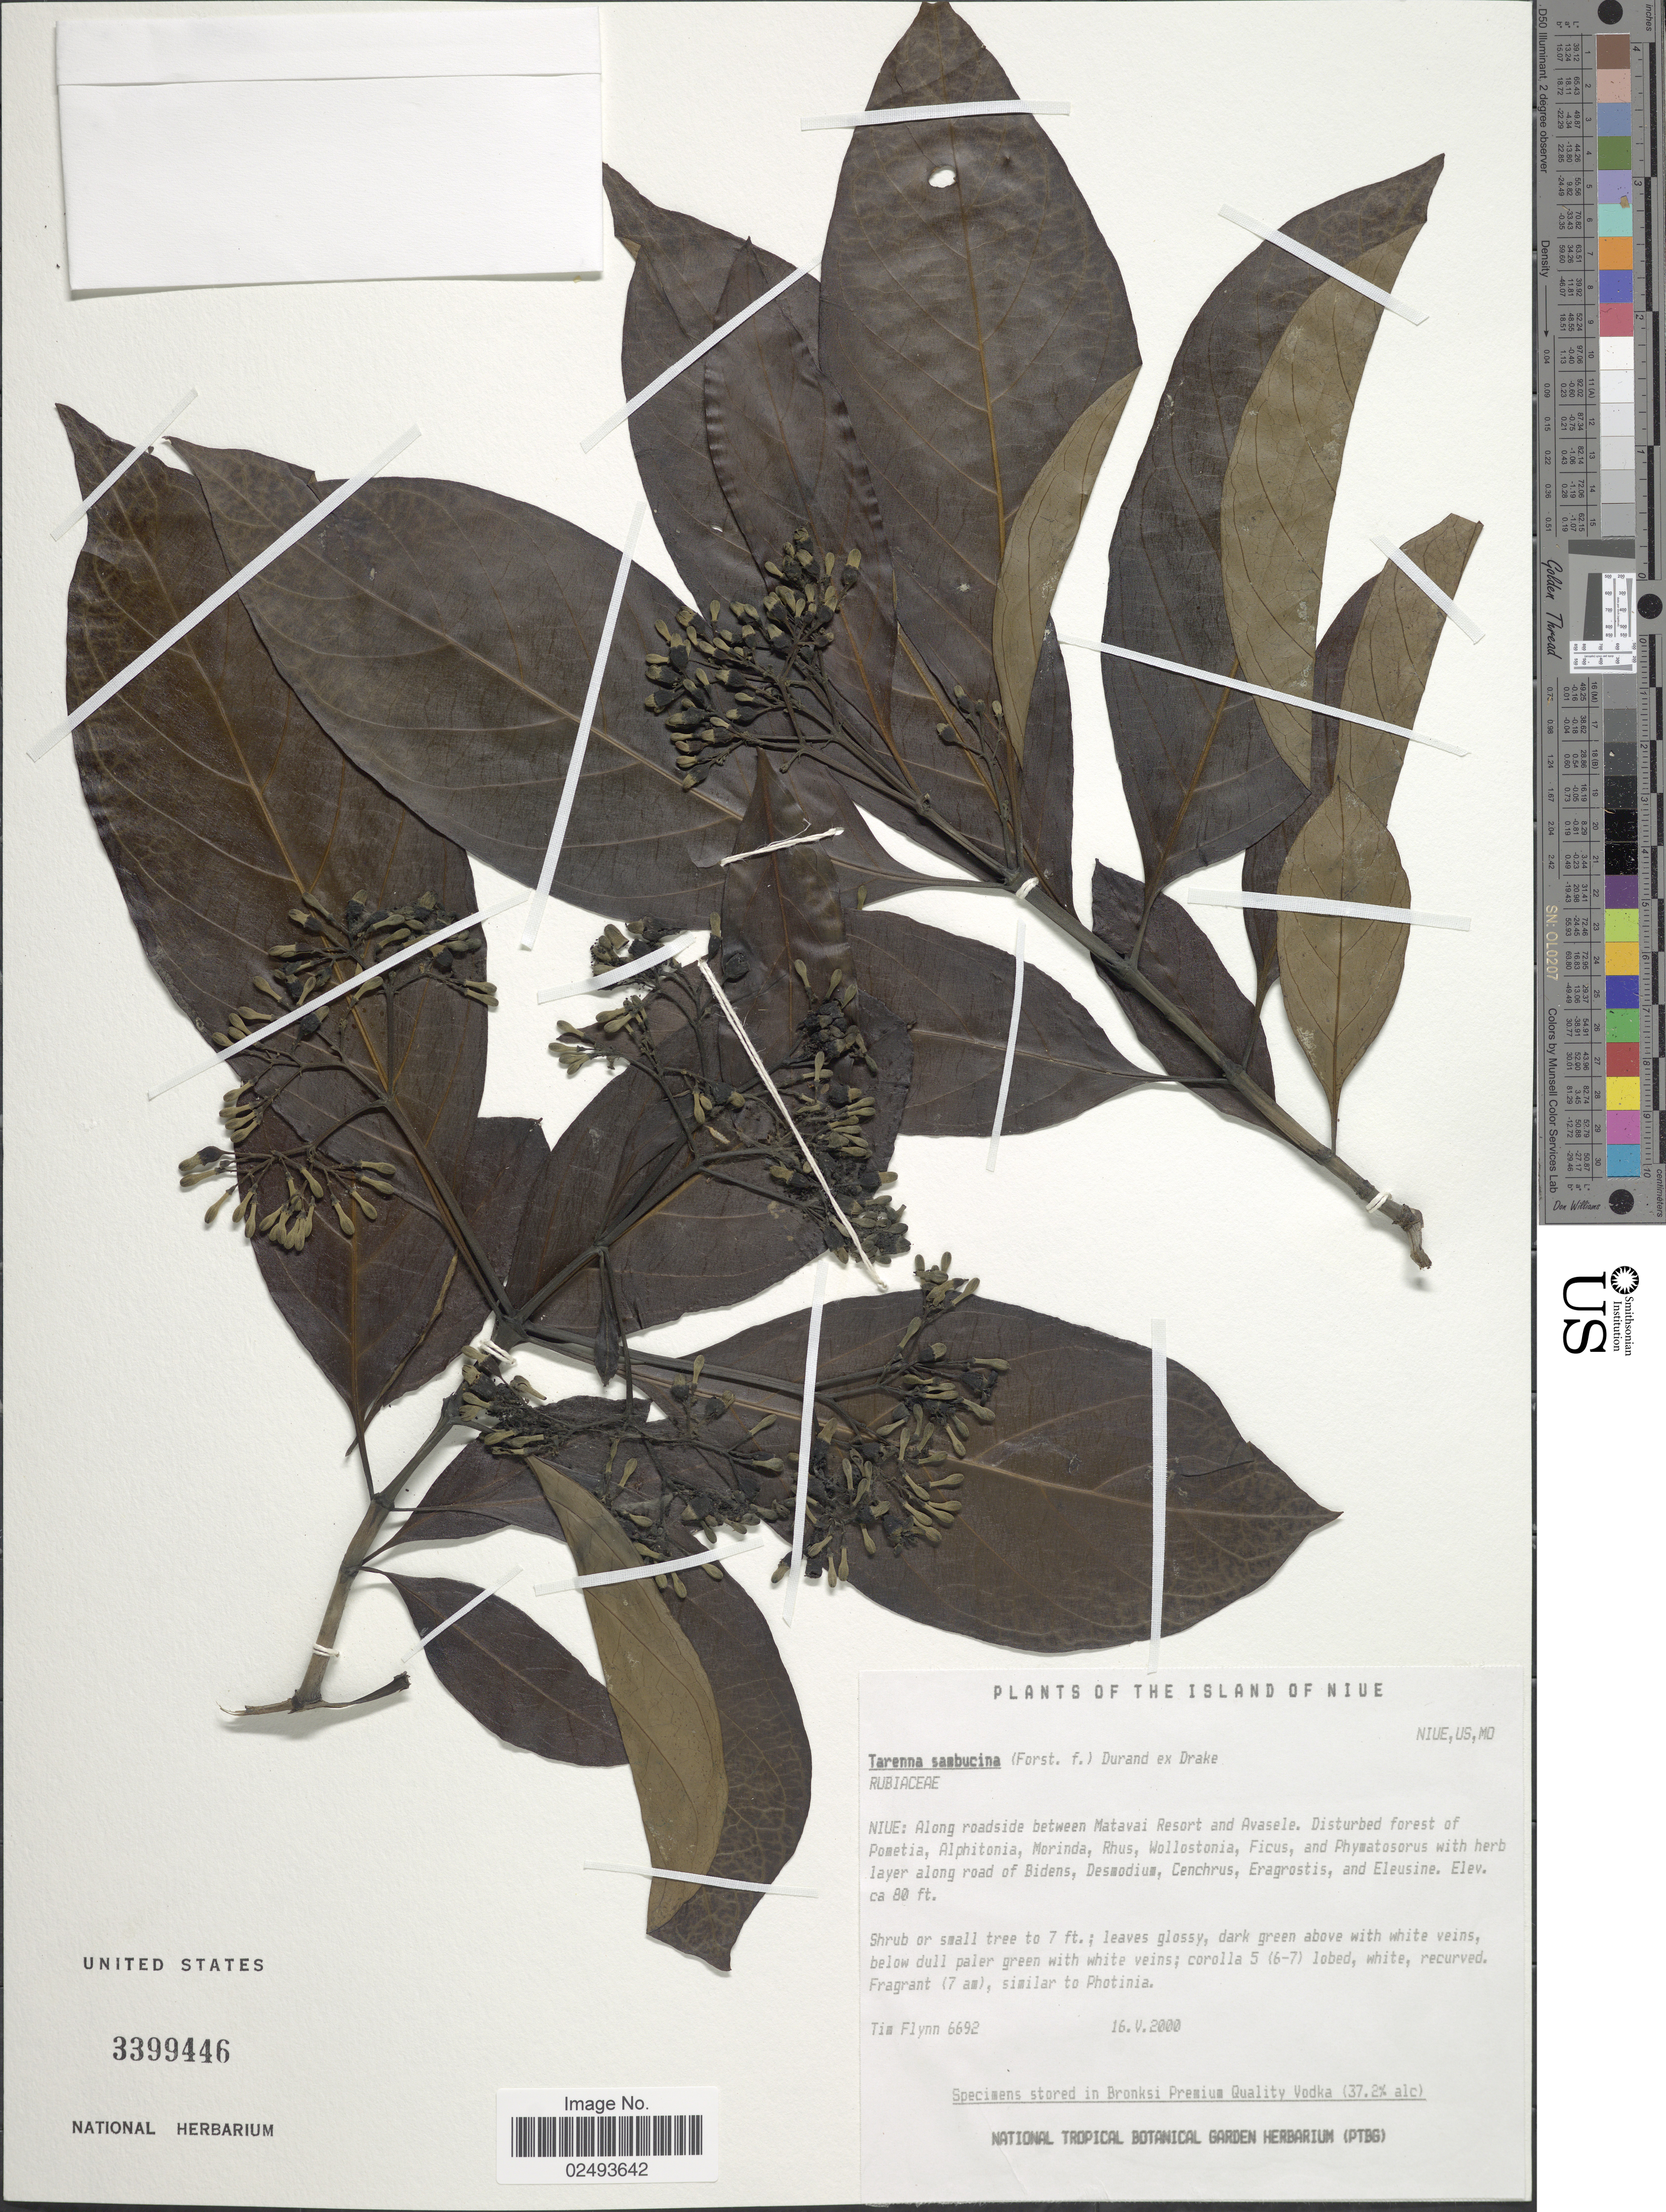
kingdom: Plantae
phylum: Tracheophyta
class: Magnoliopsida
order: Gentianales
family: Rubiaceae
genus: Tarenna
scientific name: Tarenna sambucina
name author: (G. Forst.) Drake ex Durand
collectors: T. W. Flynn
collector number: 6692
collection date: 2000-05-16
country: Niue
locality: The Island of Niue, Along roadside between Matavai Resort and Avasele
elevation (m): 24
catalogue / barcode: US 3399446